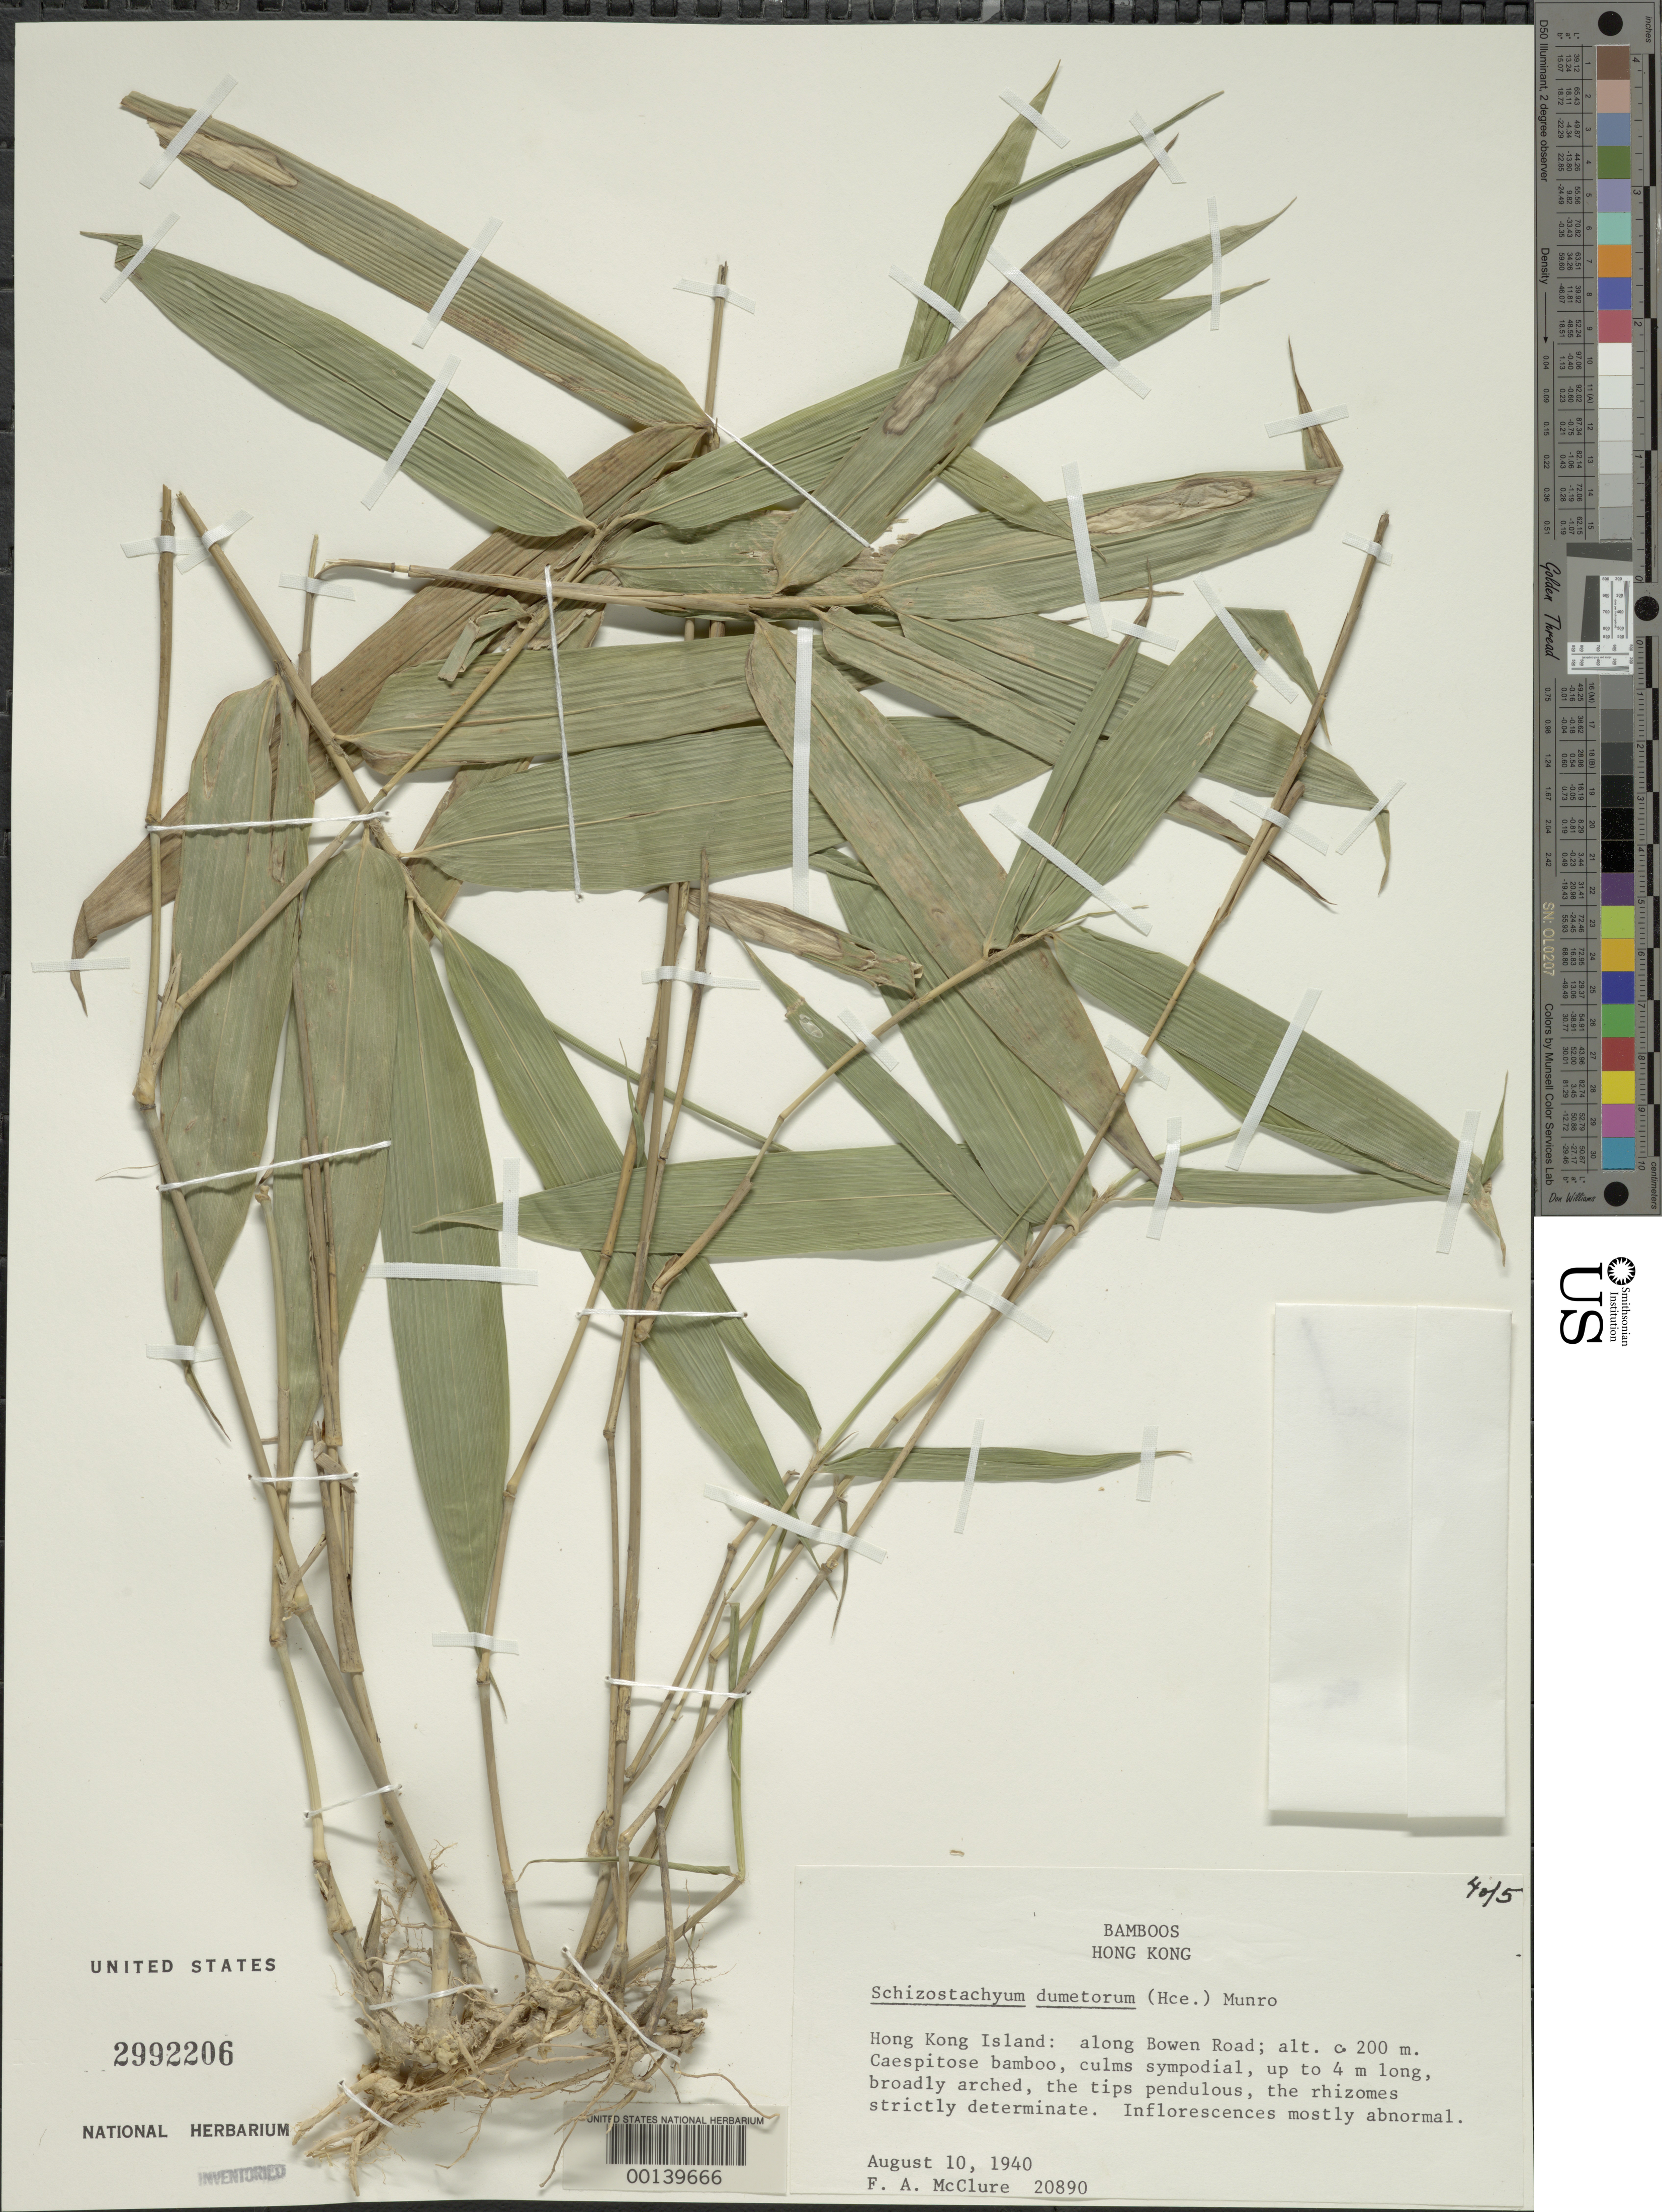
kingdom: Plantae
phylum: Tracheophyta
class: Liliopsida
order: Poales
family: Poaceae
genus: Schizostachyum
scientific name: Schizostachyum dumetorum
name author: (Hance) Munro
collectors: F. A. McClure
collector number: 20890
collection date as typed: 10 Aug 1940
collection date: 1940-08-10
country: China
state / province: Hong Kong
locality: Hong kong isl., bowen rd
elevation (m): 200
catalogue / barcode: US 2992206